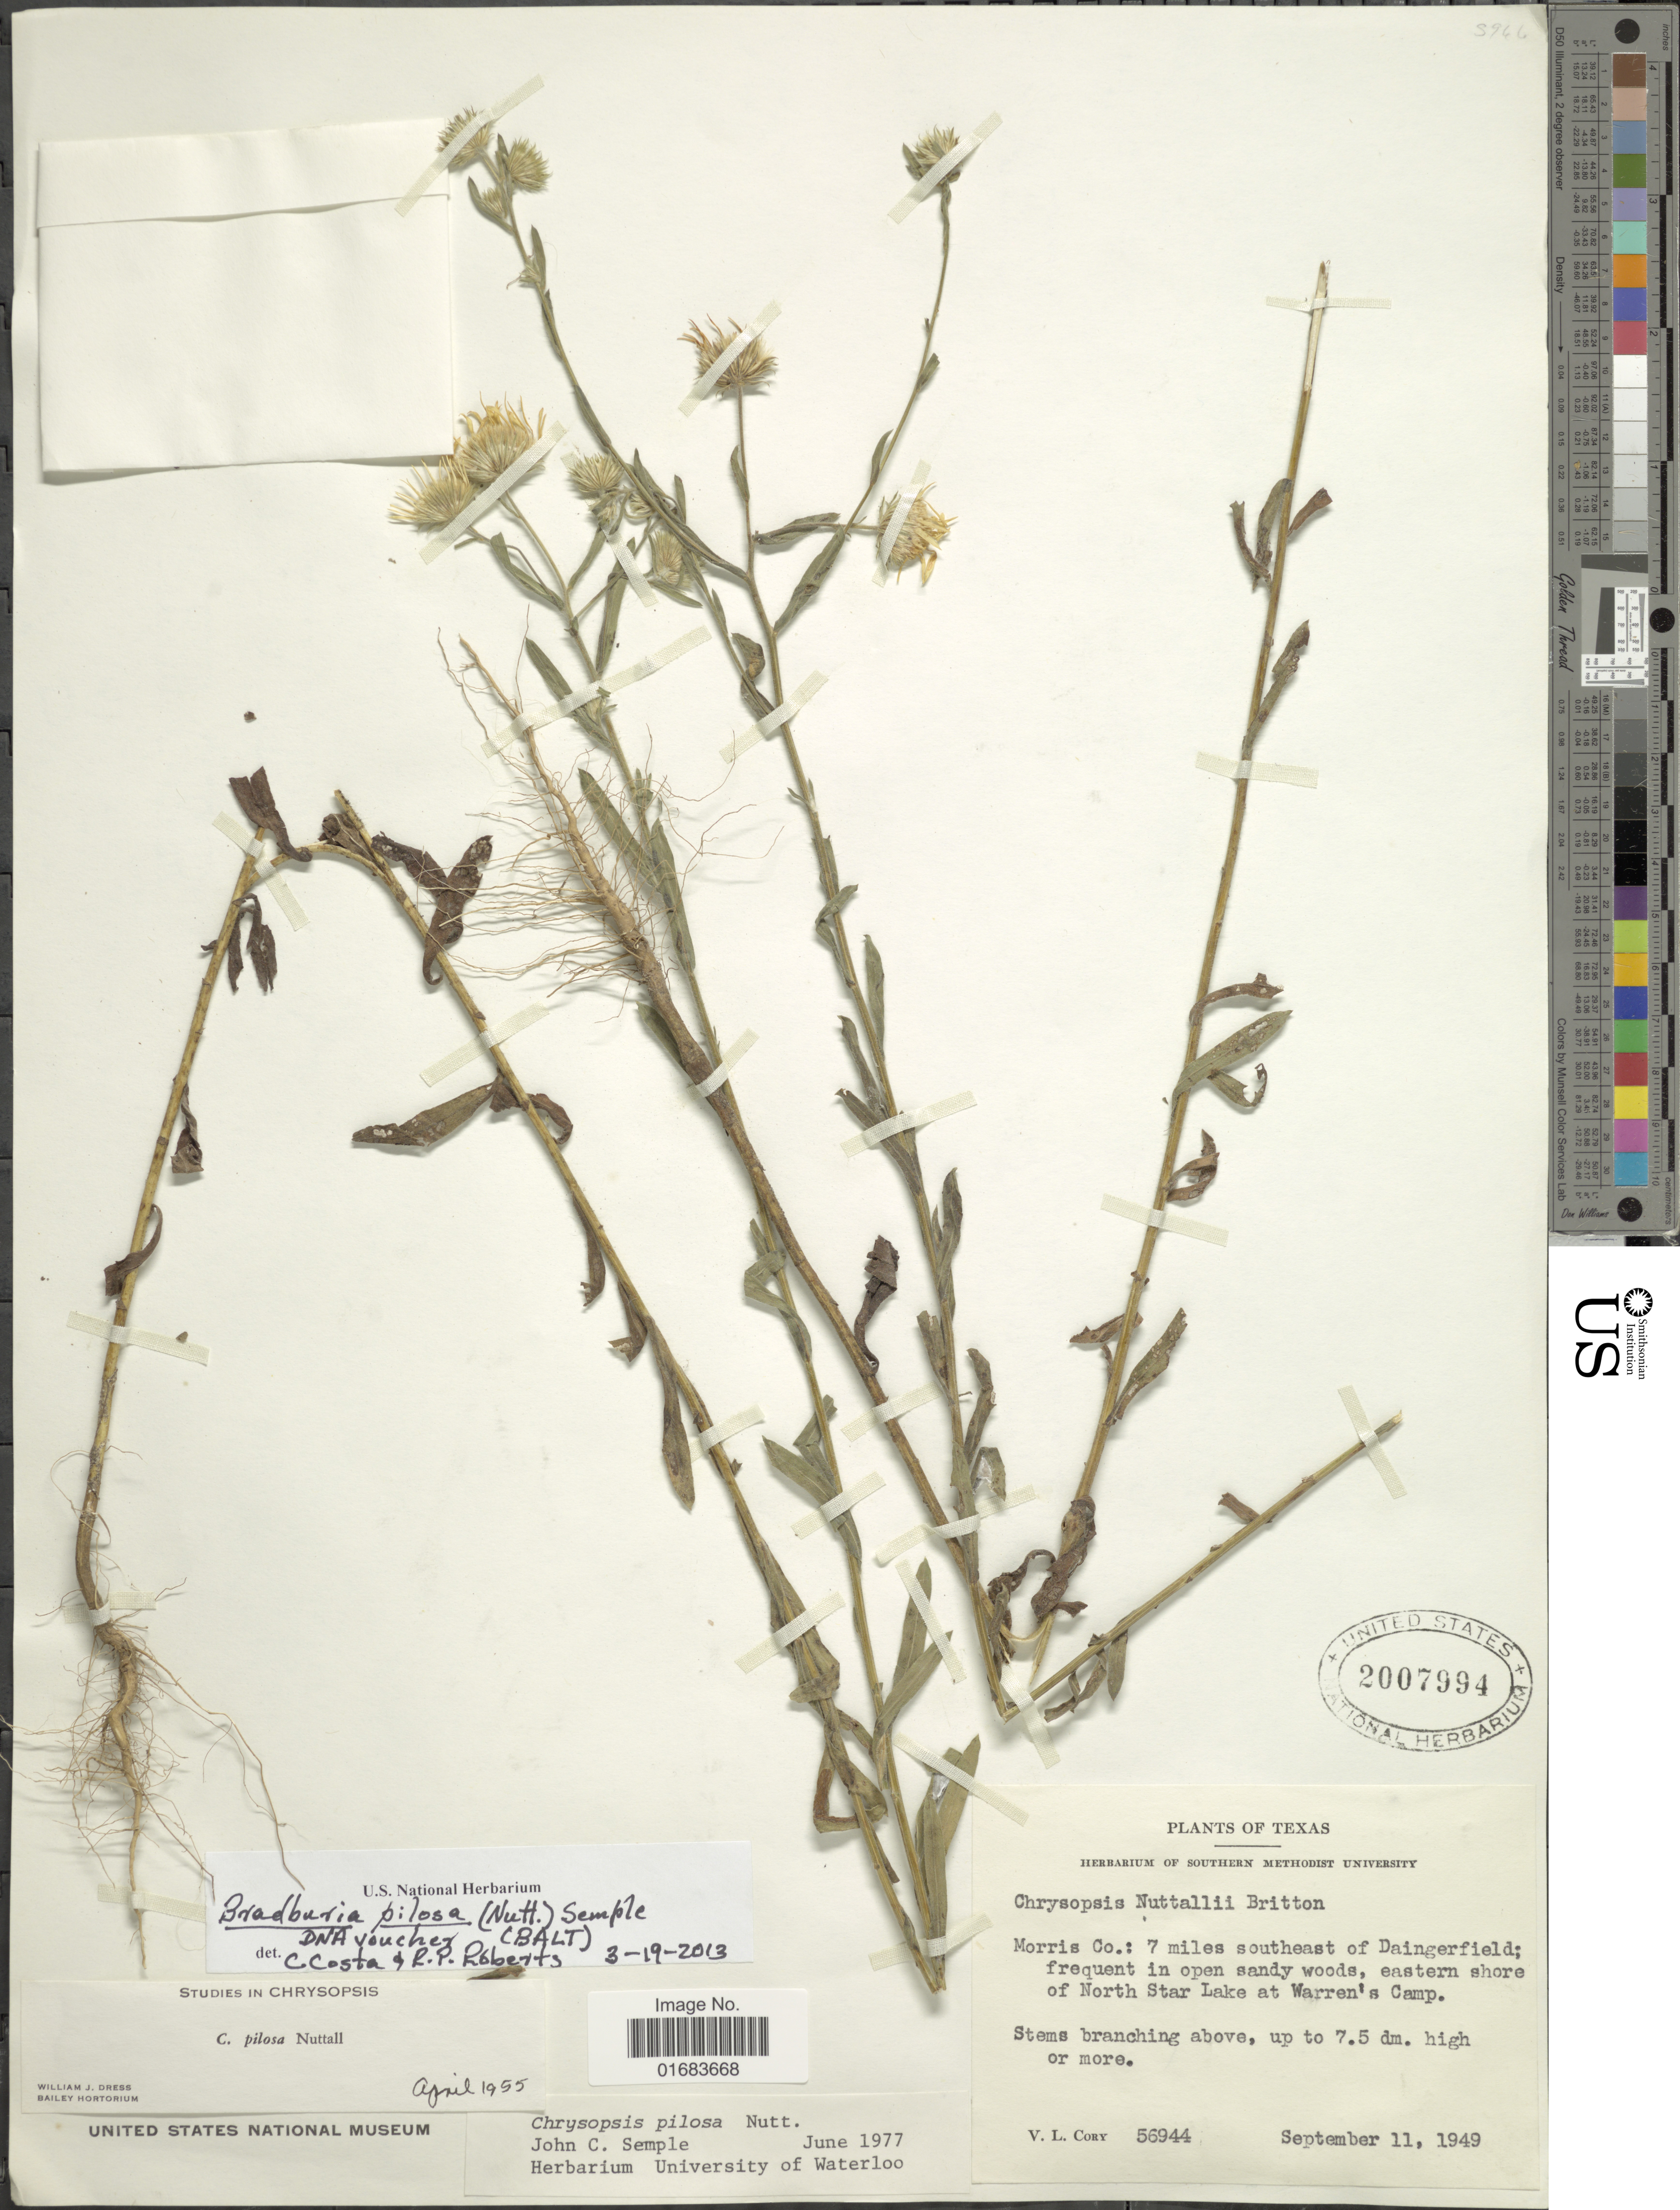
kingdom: Plantae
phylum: Tracheophyta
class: Magnoliopsida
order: Asterales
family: Asteraceae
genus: Chrysopsis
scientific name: Chrysopsis pilosa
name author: Nutt.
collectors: V. Cory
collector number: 56944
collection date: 1949-09-11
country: United States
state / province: Texas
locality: Morric Co.: 7 miles southeast of Daingerfield; eastern shore of North Star Lake at Waren's Camp.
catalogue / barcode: US 2007994